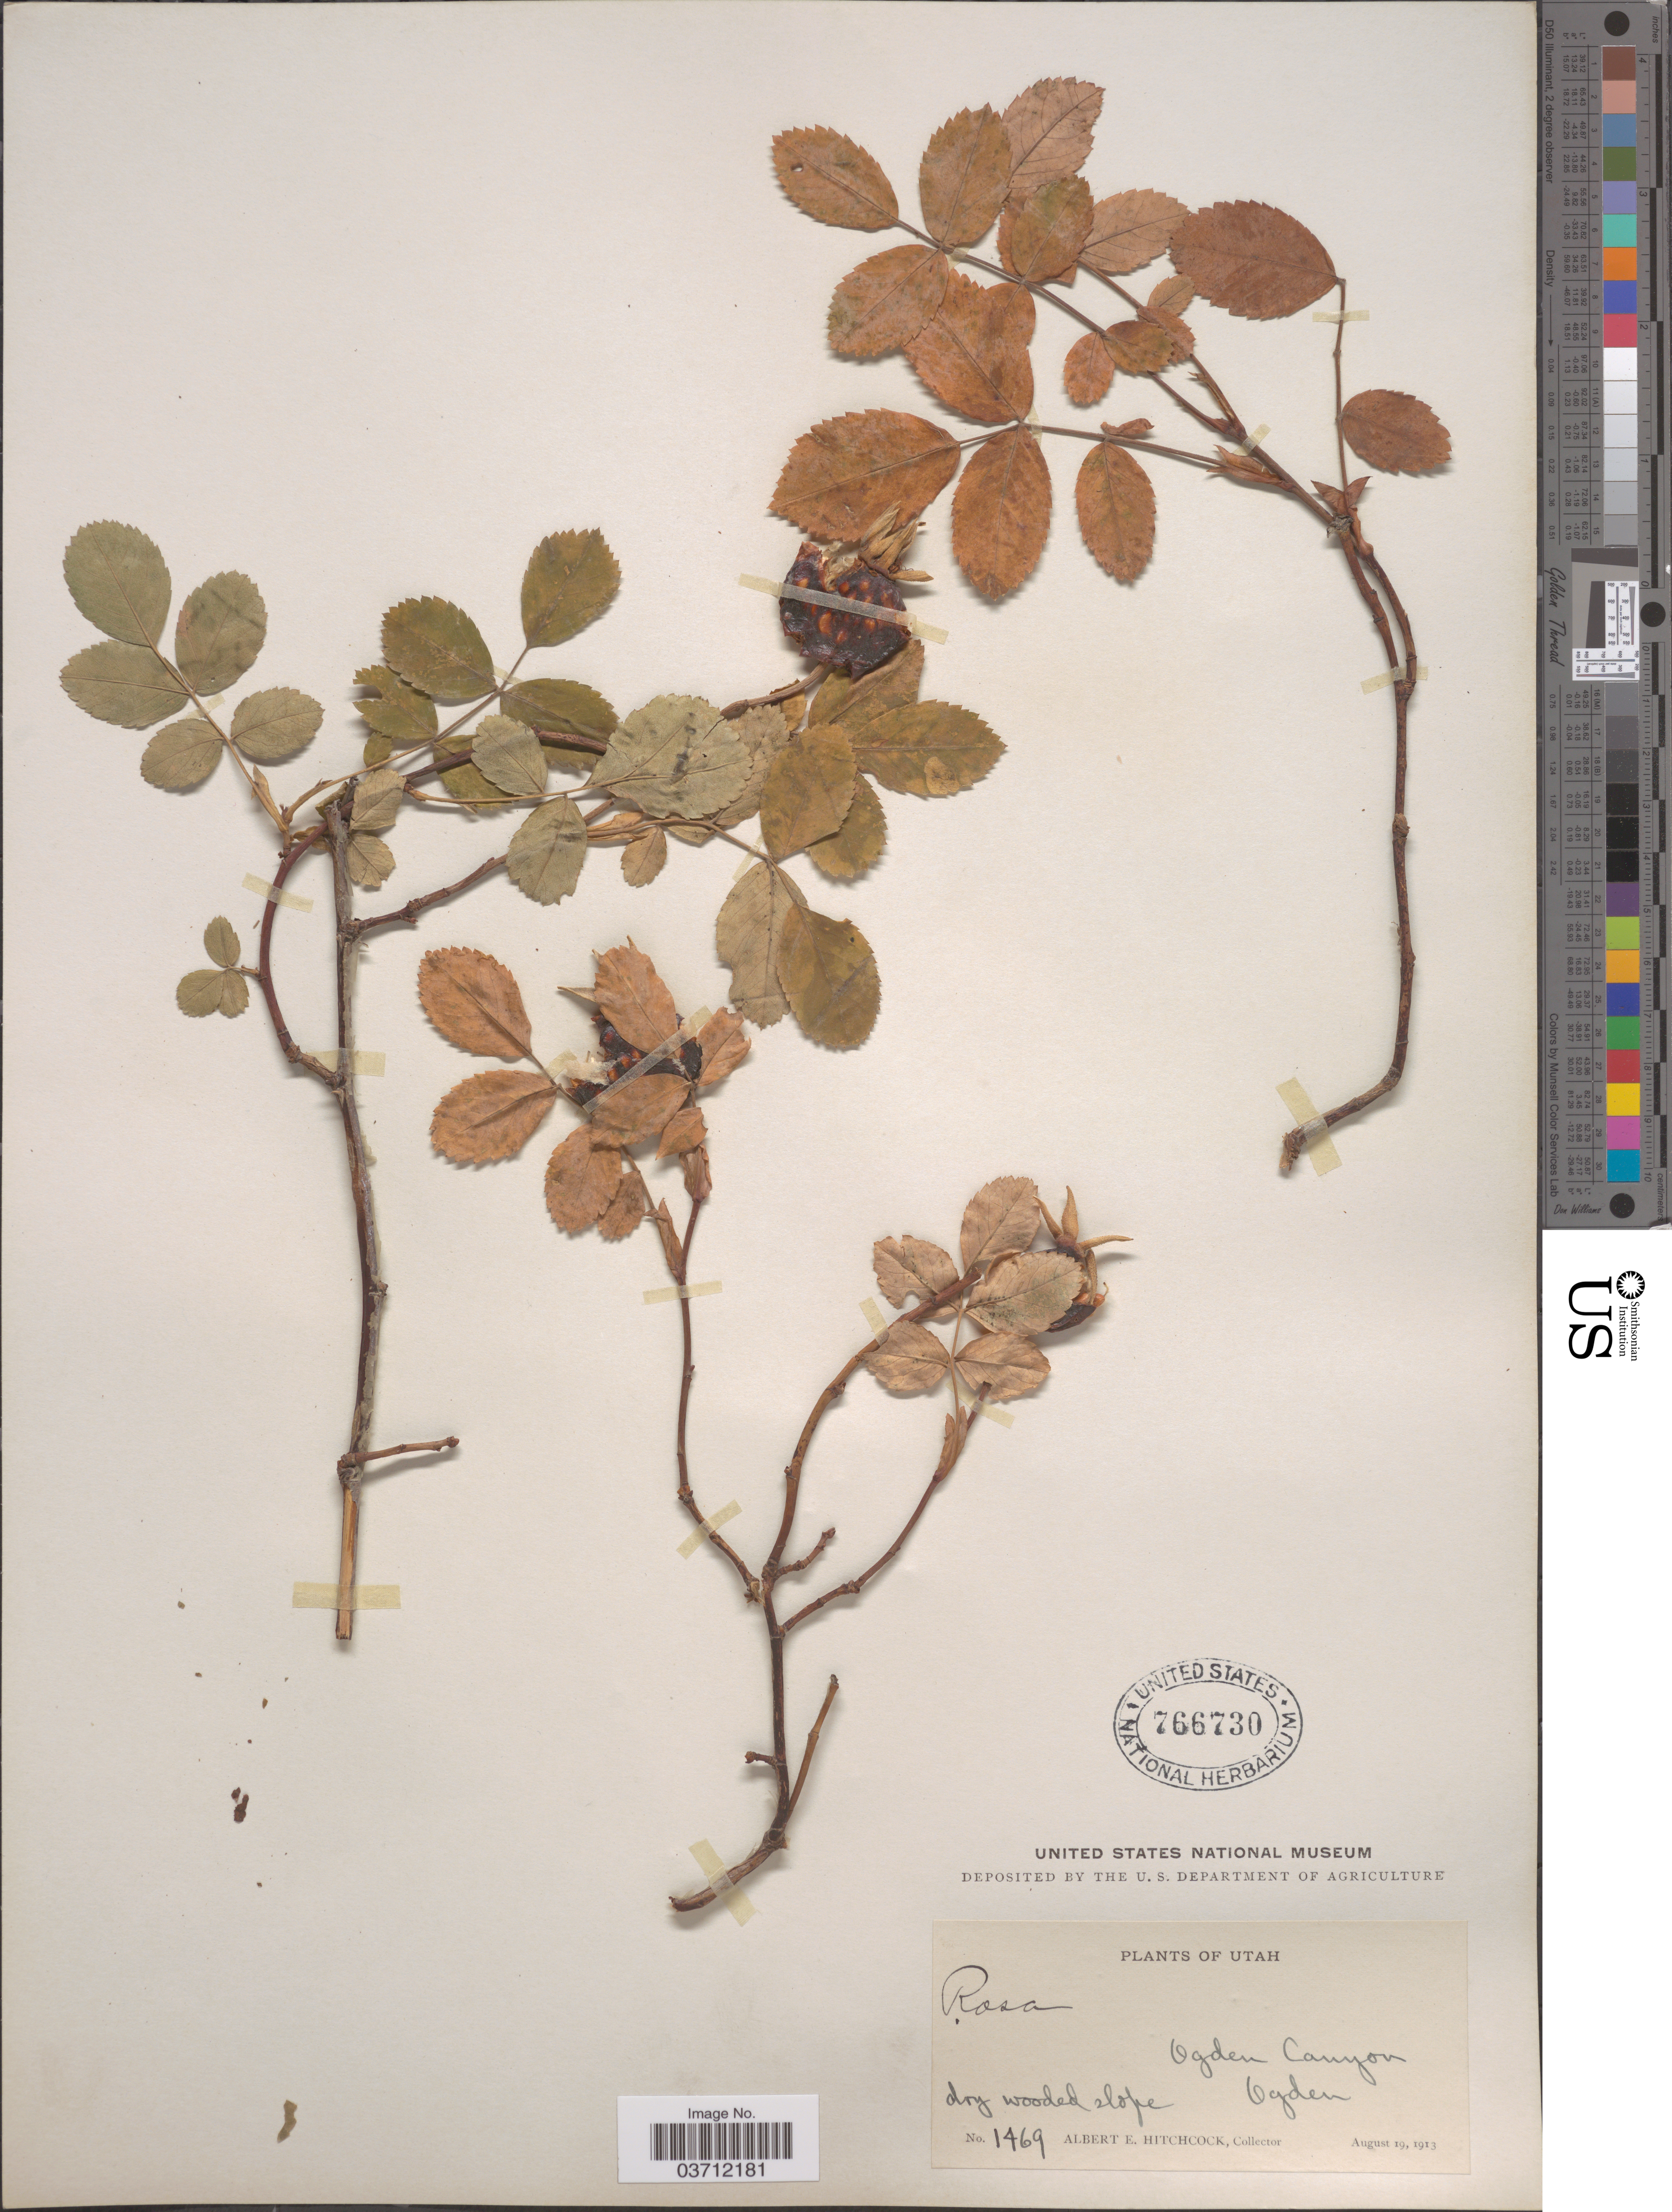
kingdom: Plantae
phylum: Tracheophyta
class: Magnoliopsida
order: Rosales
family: Rosaceae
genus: Rosa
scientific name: Rosa spaldingii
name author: Crép. ex Rydb.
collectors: A. Hitchcock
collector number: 1469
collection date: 1913-08-19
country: United States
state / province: Utah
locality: Ogden Canyon. Ogden.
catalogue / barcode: US 766730